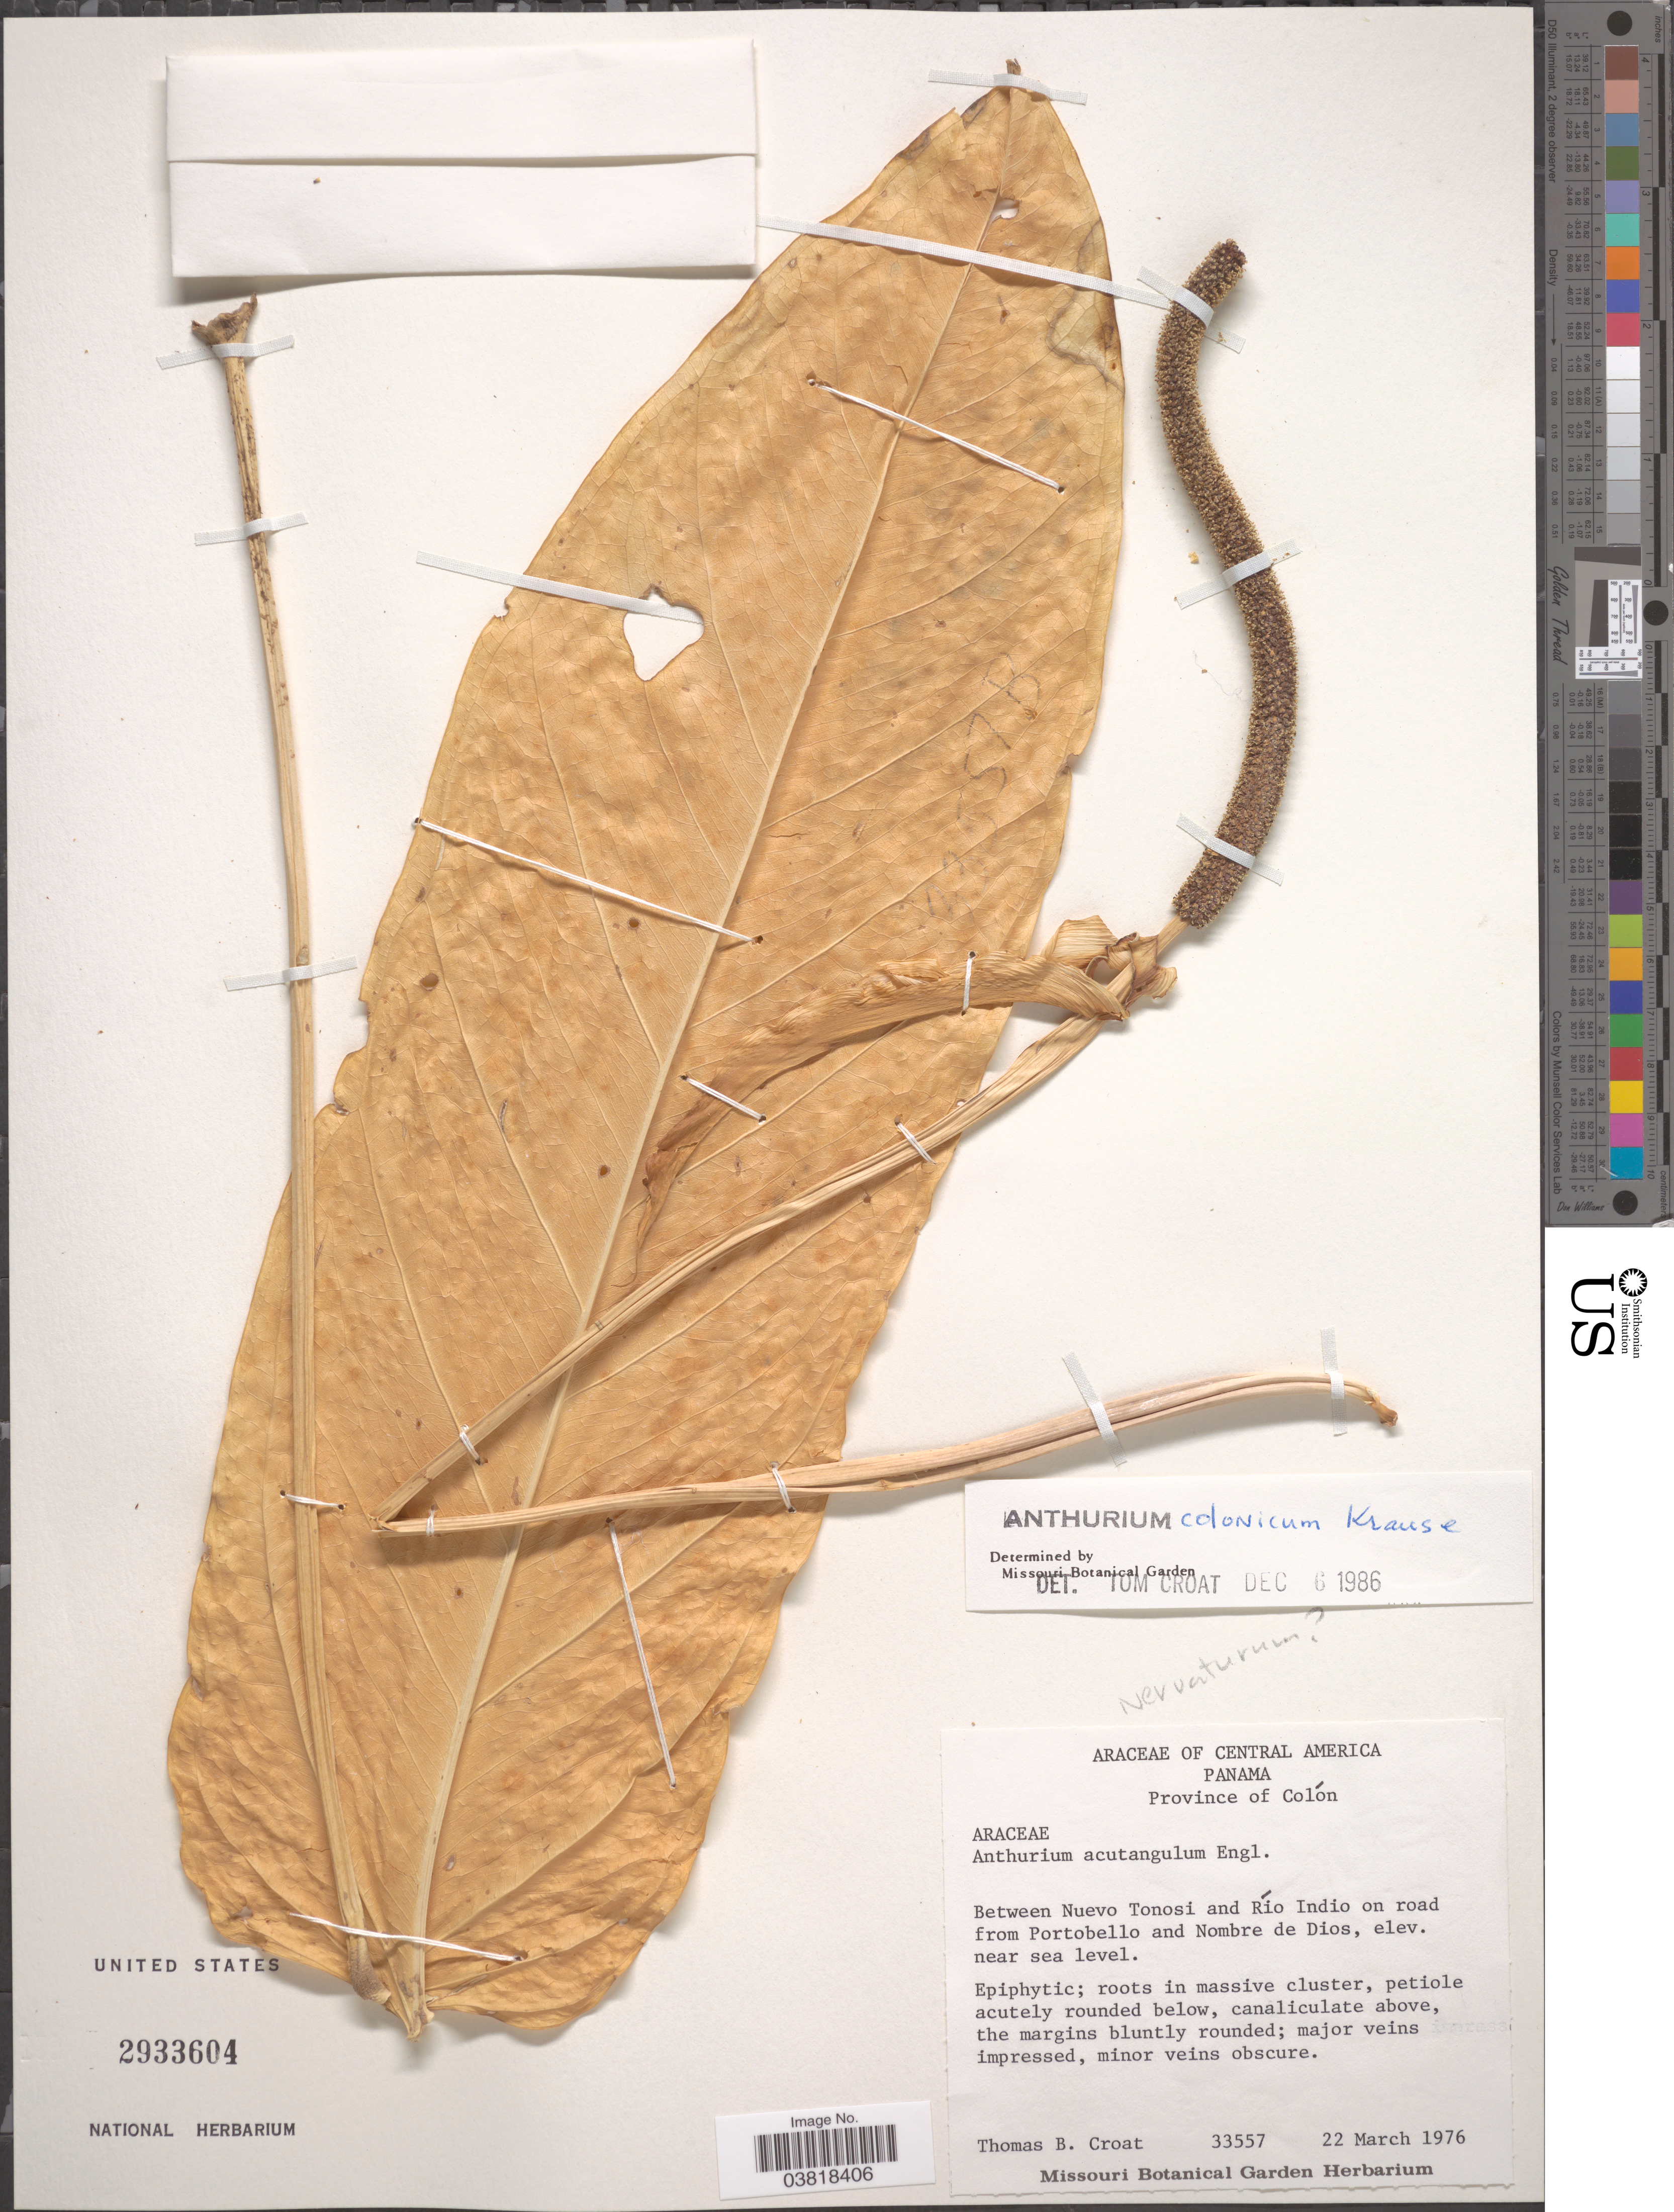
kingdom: Plantae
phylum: Tracheophyta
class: Liliopsida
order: Alismatales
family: Araceae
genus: Anthurium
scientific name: Anthurium colonicum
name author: K. Krause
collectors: T. B. Croat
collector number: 33557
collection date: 1976-03-22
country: Panama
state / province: Colón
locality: Between Nuevo Tonosi and Río Indio on road from Portobello and Nombre de Dios.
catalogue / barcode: US 2933604